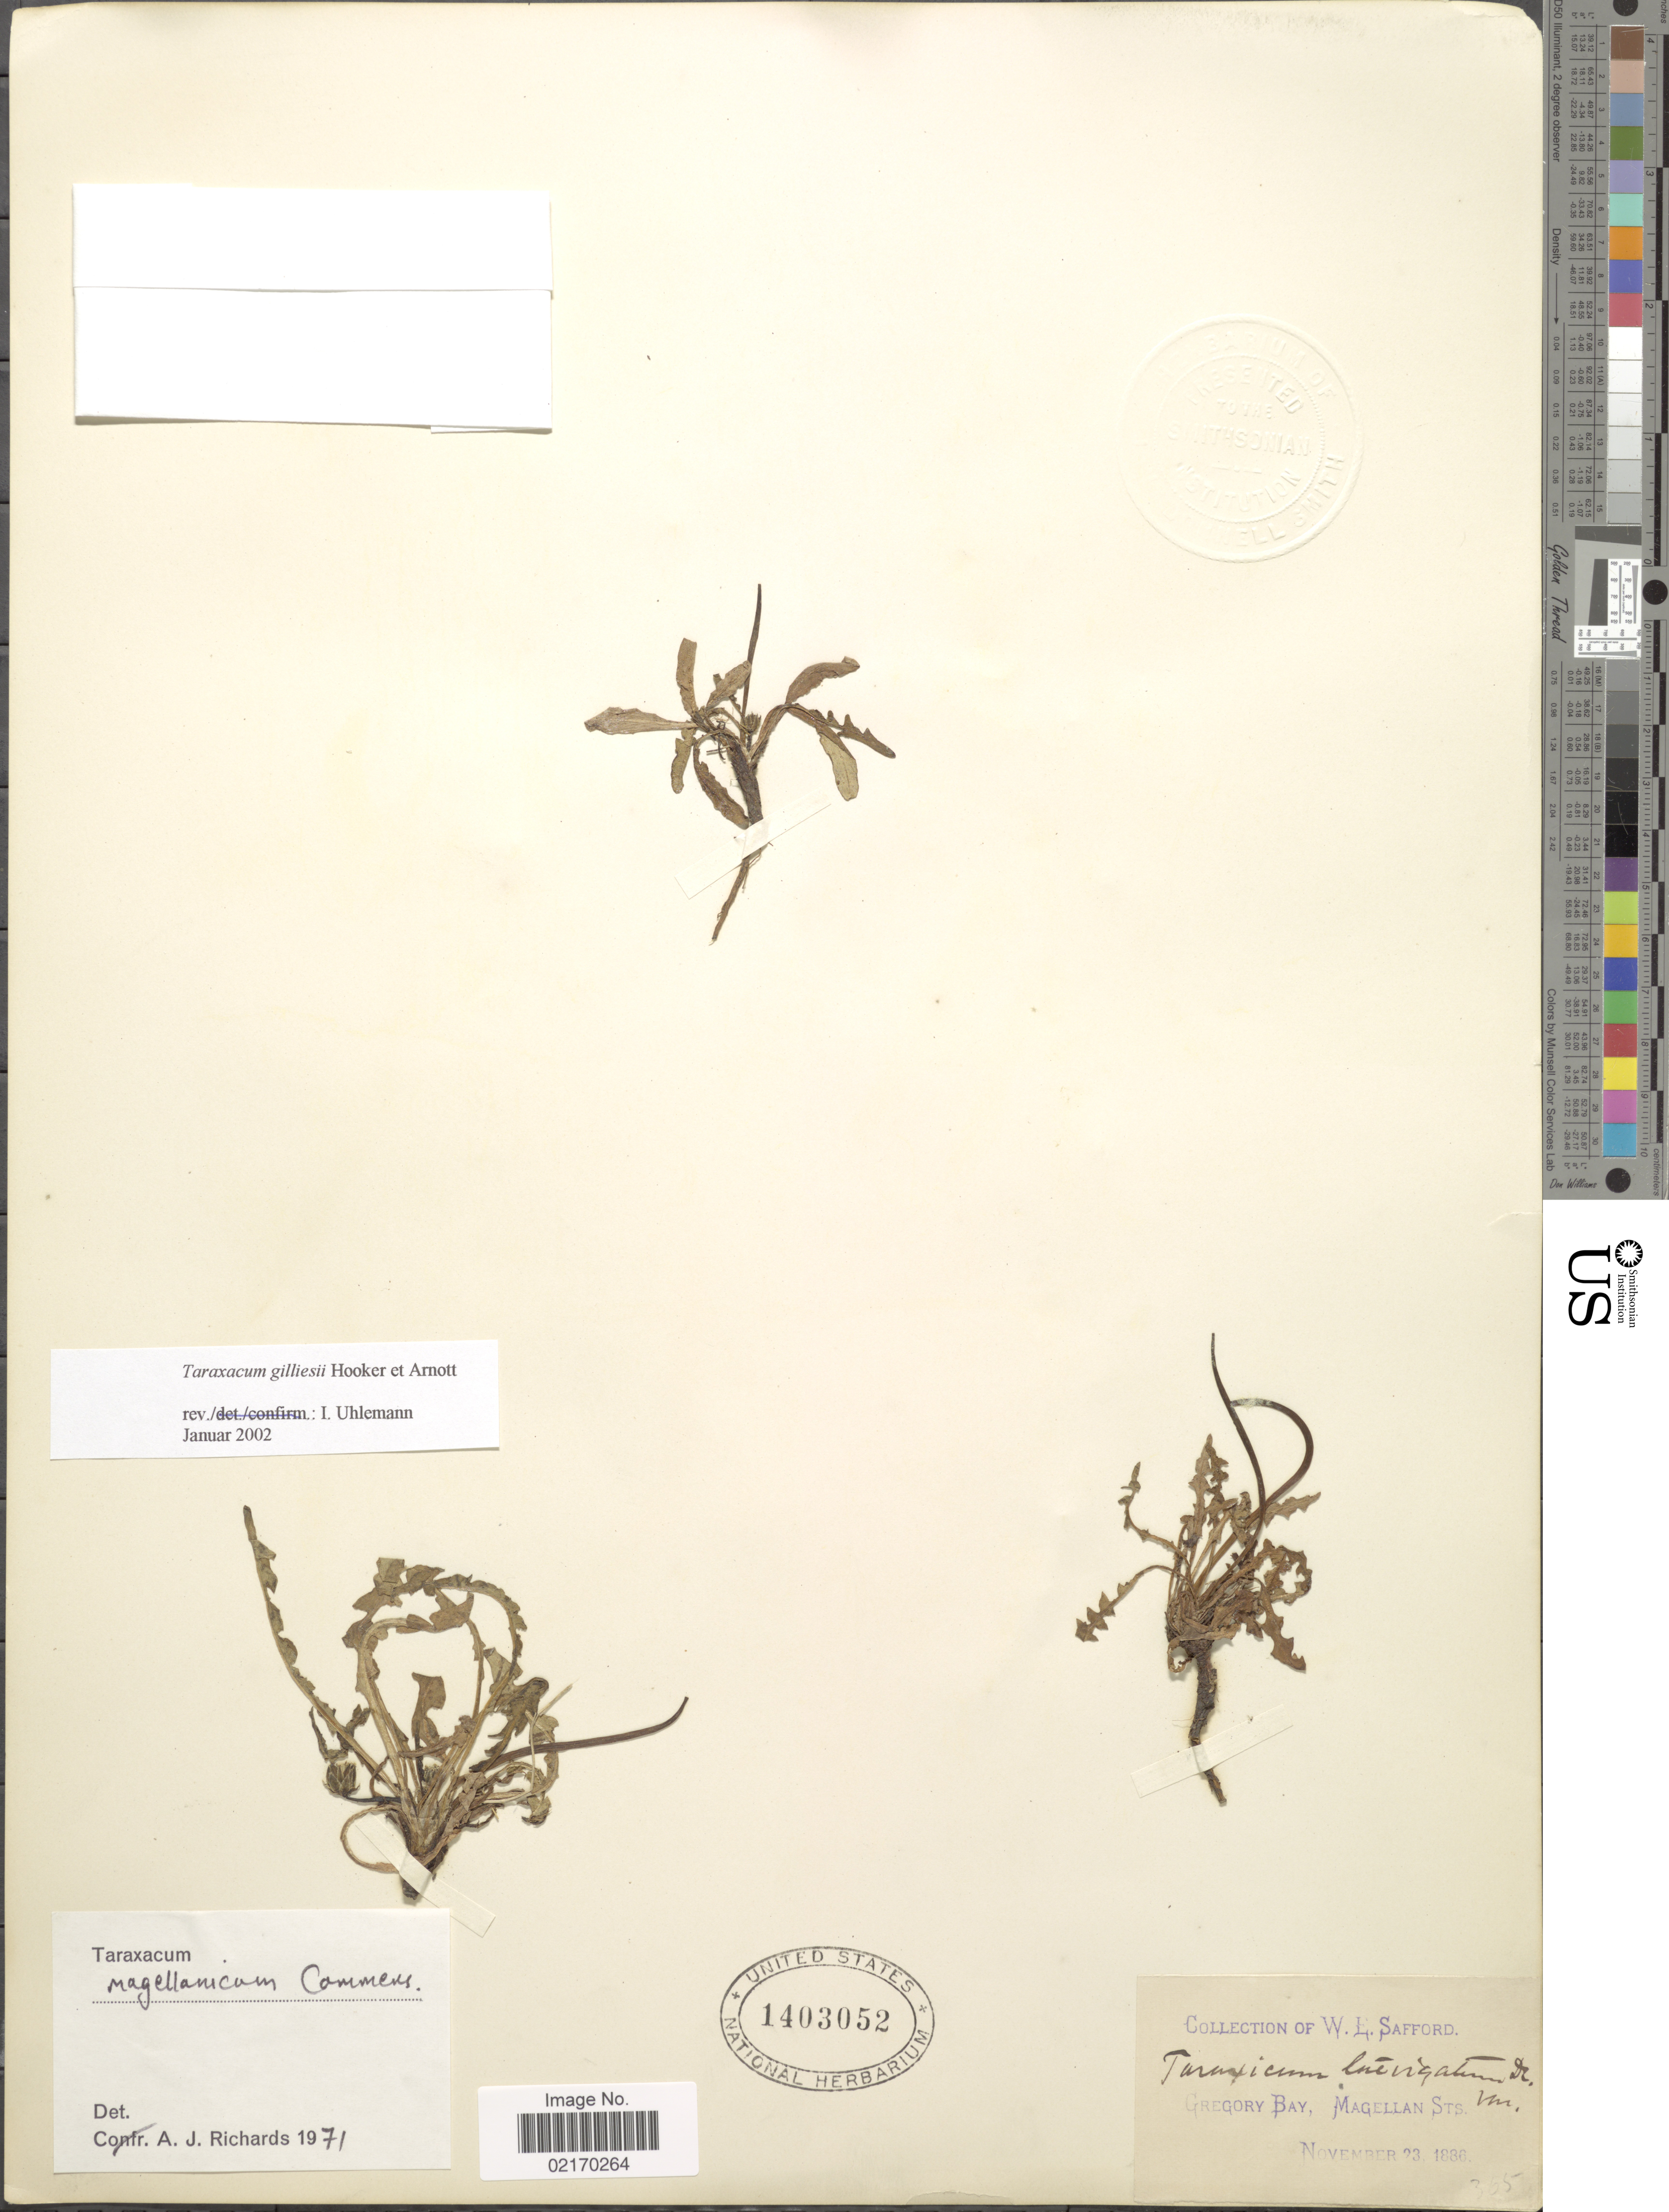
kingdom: Plantae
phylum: Tracheophyta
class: Magnoliopsida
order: Asterales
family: Asteraceae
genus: Taraxacum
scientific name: Taraxacum gilliesii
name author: Hook. & Arn.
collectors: W. E. Safford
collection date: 1886-11-23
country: Chile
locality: Gregory Bay, Magellan Sts.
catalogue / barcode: US 1403052